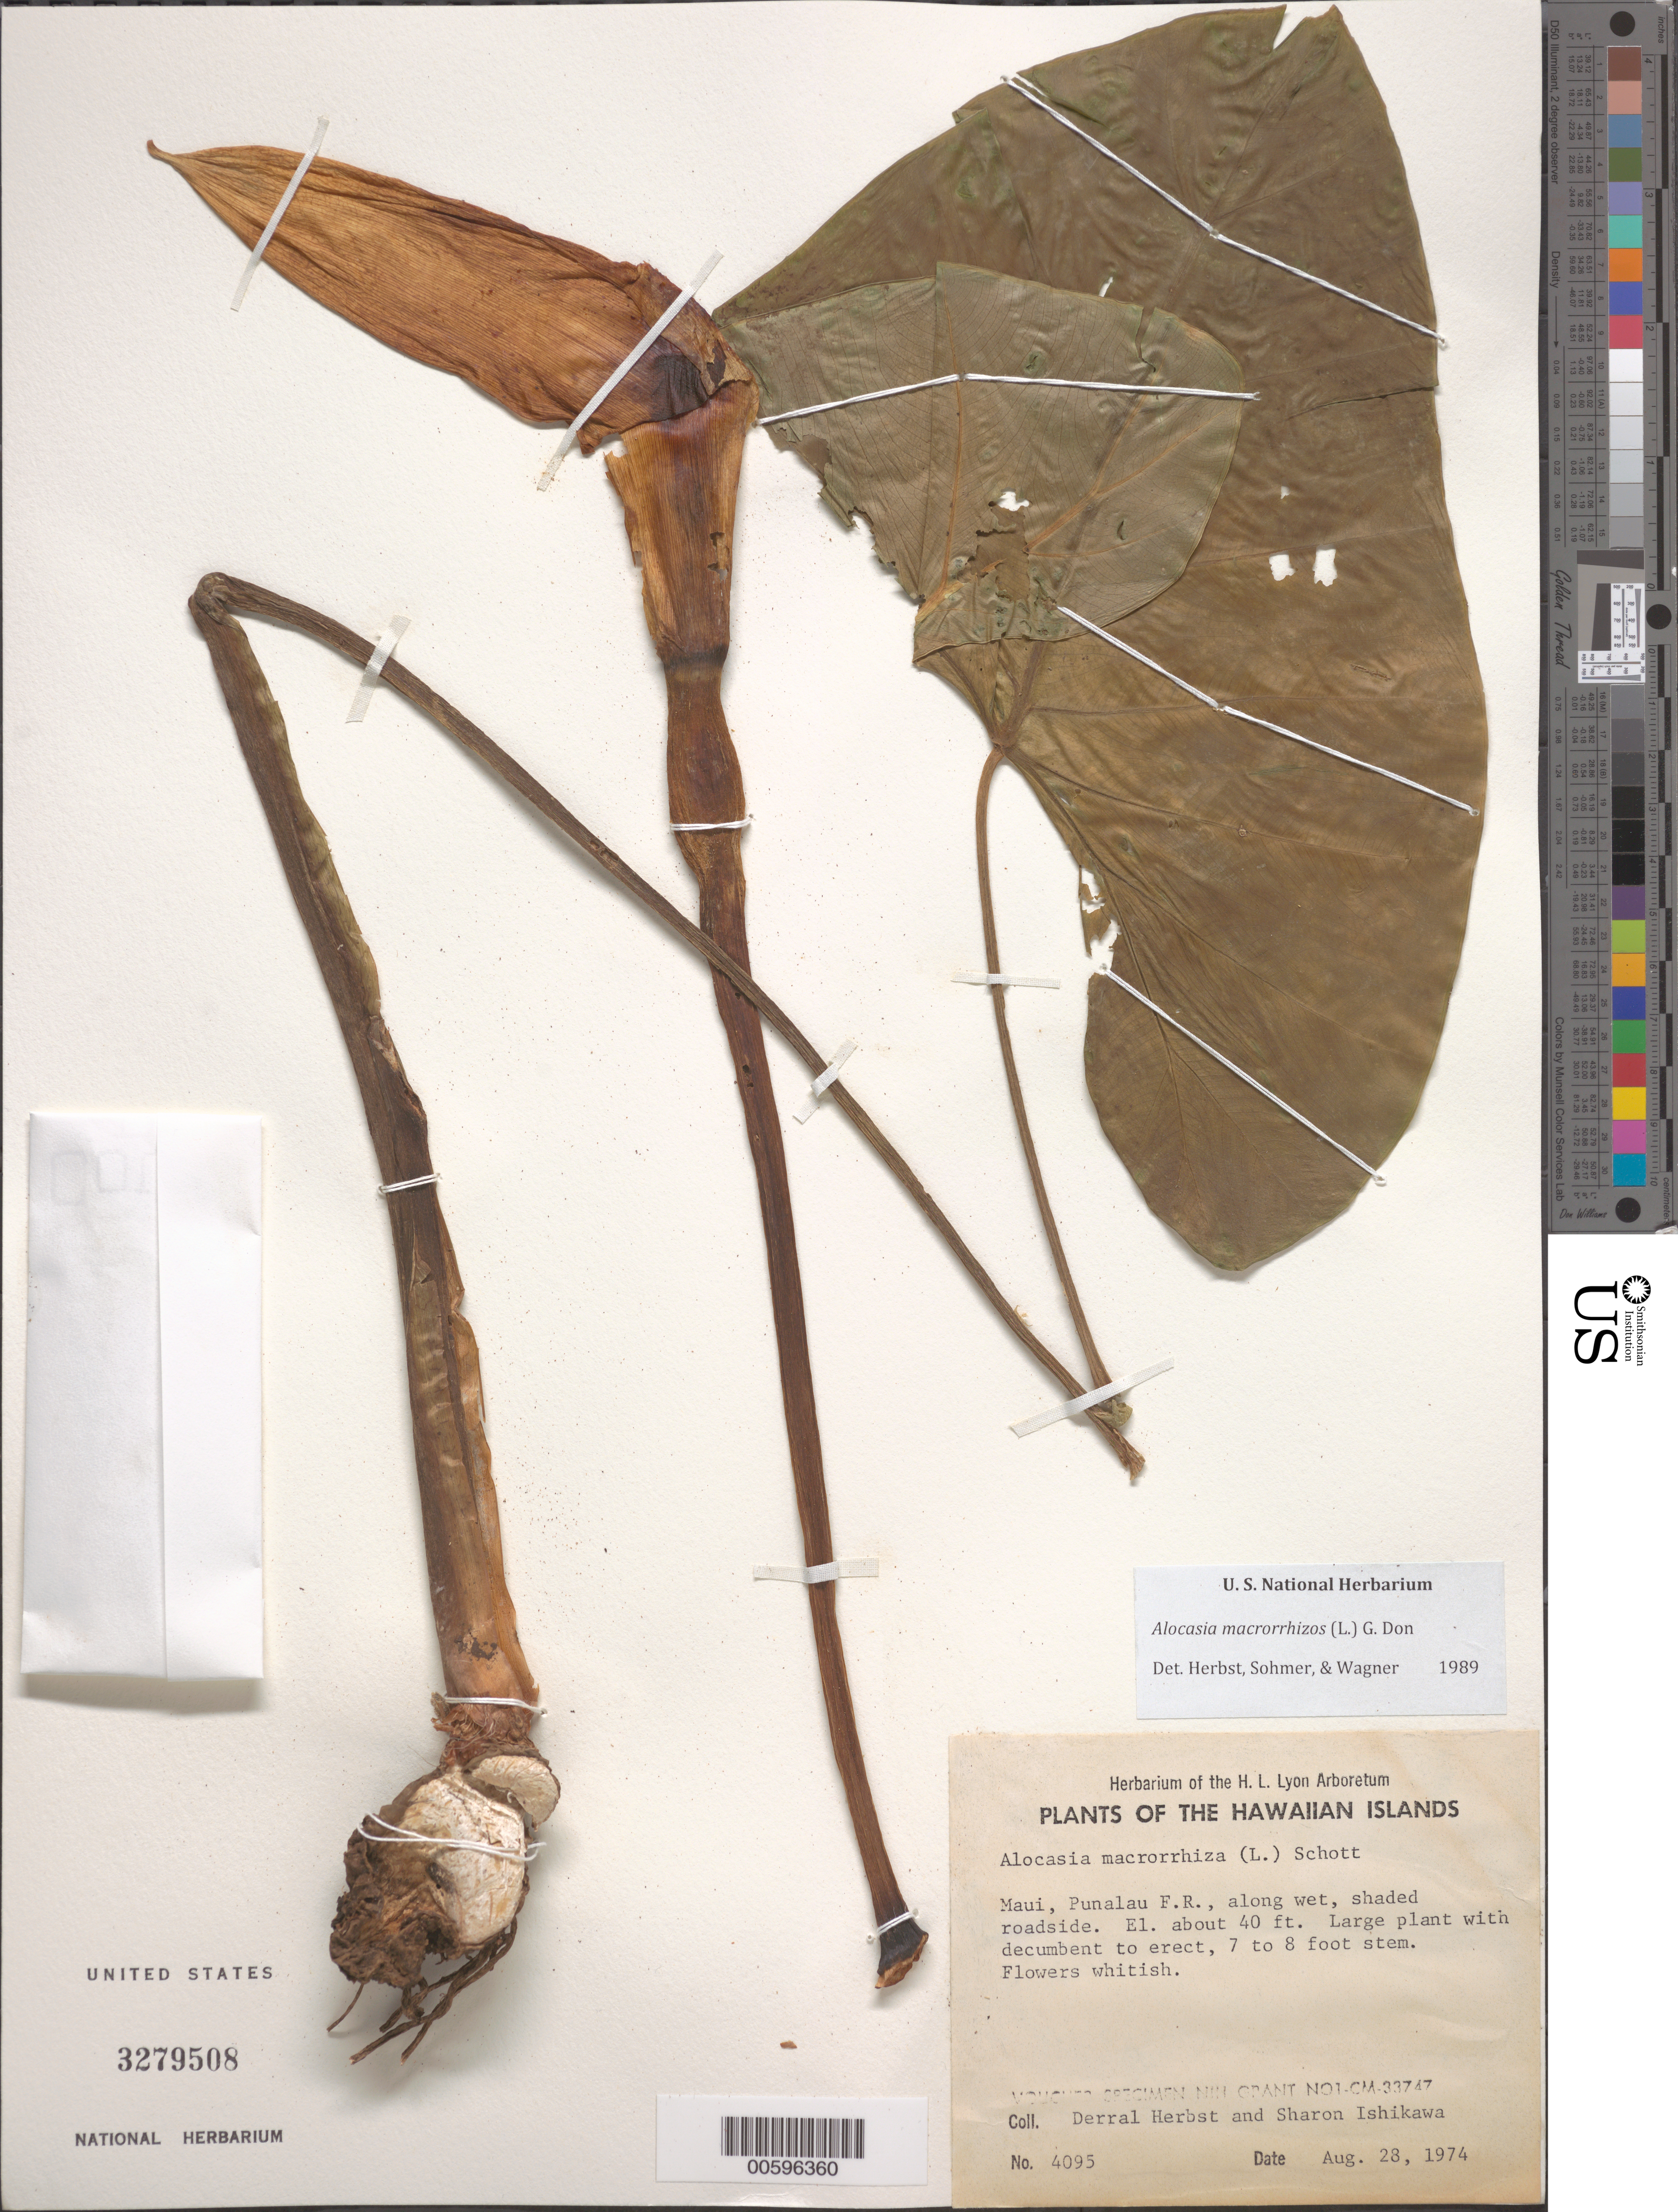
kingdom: Plantae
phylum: Tracheophyta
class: Liliopsida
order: Alismatales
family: Araceae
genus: Alocasia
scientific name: Alocasia macrorrhizos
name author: (L.) G. Don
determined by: Herbst, D. R.; Sohmer, S. H.; Wagner, W. L.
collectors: D. R. Herbst & S. Ishikawa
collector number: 4095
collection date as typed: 28 Aug 1974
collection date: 1974-08-28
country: United States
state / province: Hawaii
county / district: Maui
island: Maui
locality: Punalau F.R.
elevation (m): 12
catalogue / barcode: US 3279508